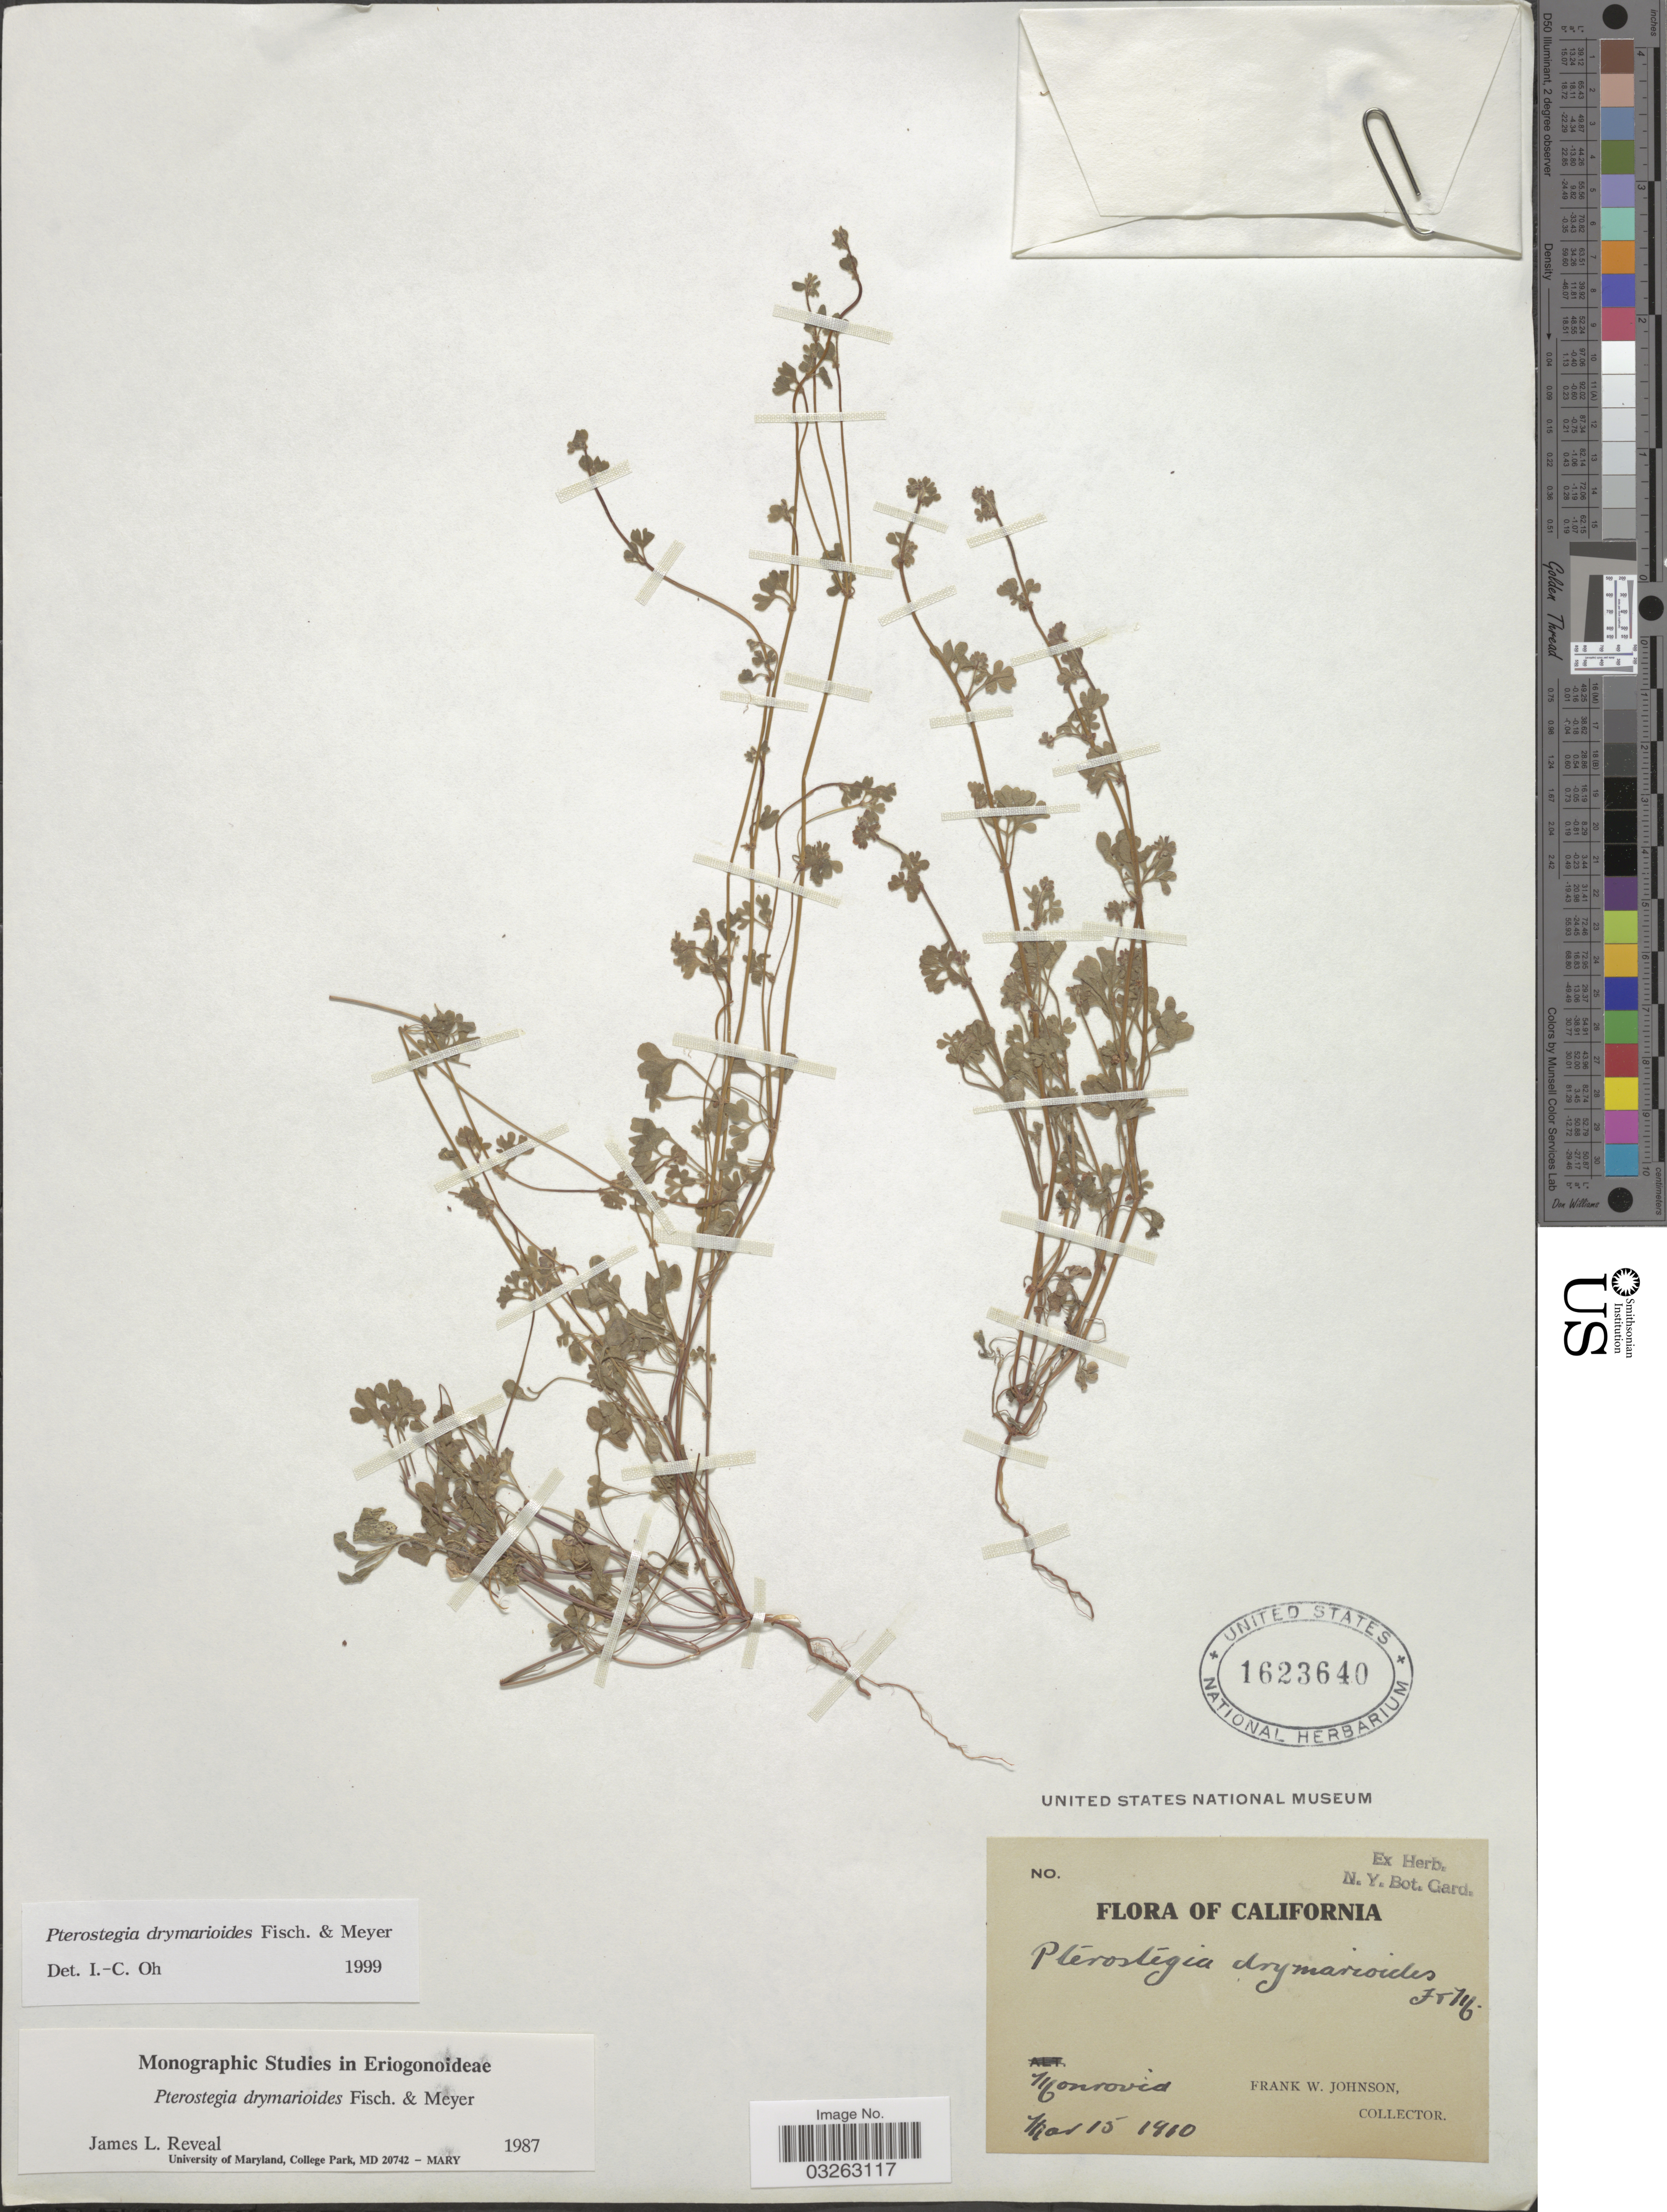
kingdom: Plantae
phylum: Tracheophyta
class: Magnoliopsida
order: Caryophyllales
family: Polygonaceae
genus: Pterostegia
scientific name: Pterostegia drymarioides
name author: Fisch. & C.A. Mey.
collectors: F. W. Johnson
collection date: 1910-03-15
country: United States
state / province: California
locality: Monrovia.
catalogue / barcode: US 1623640